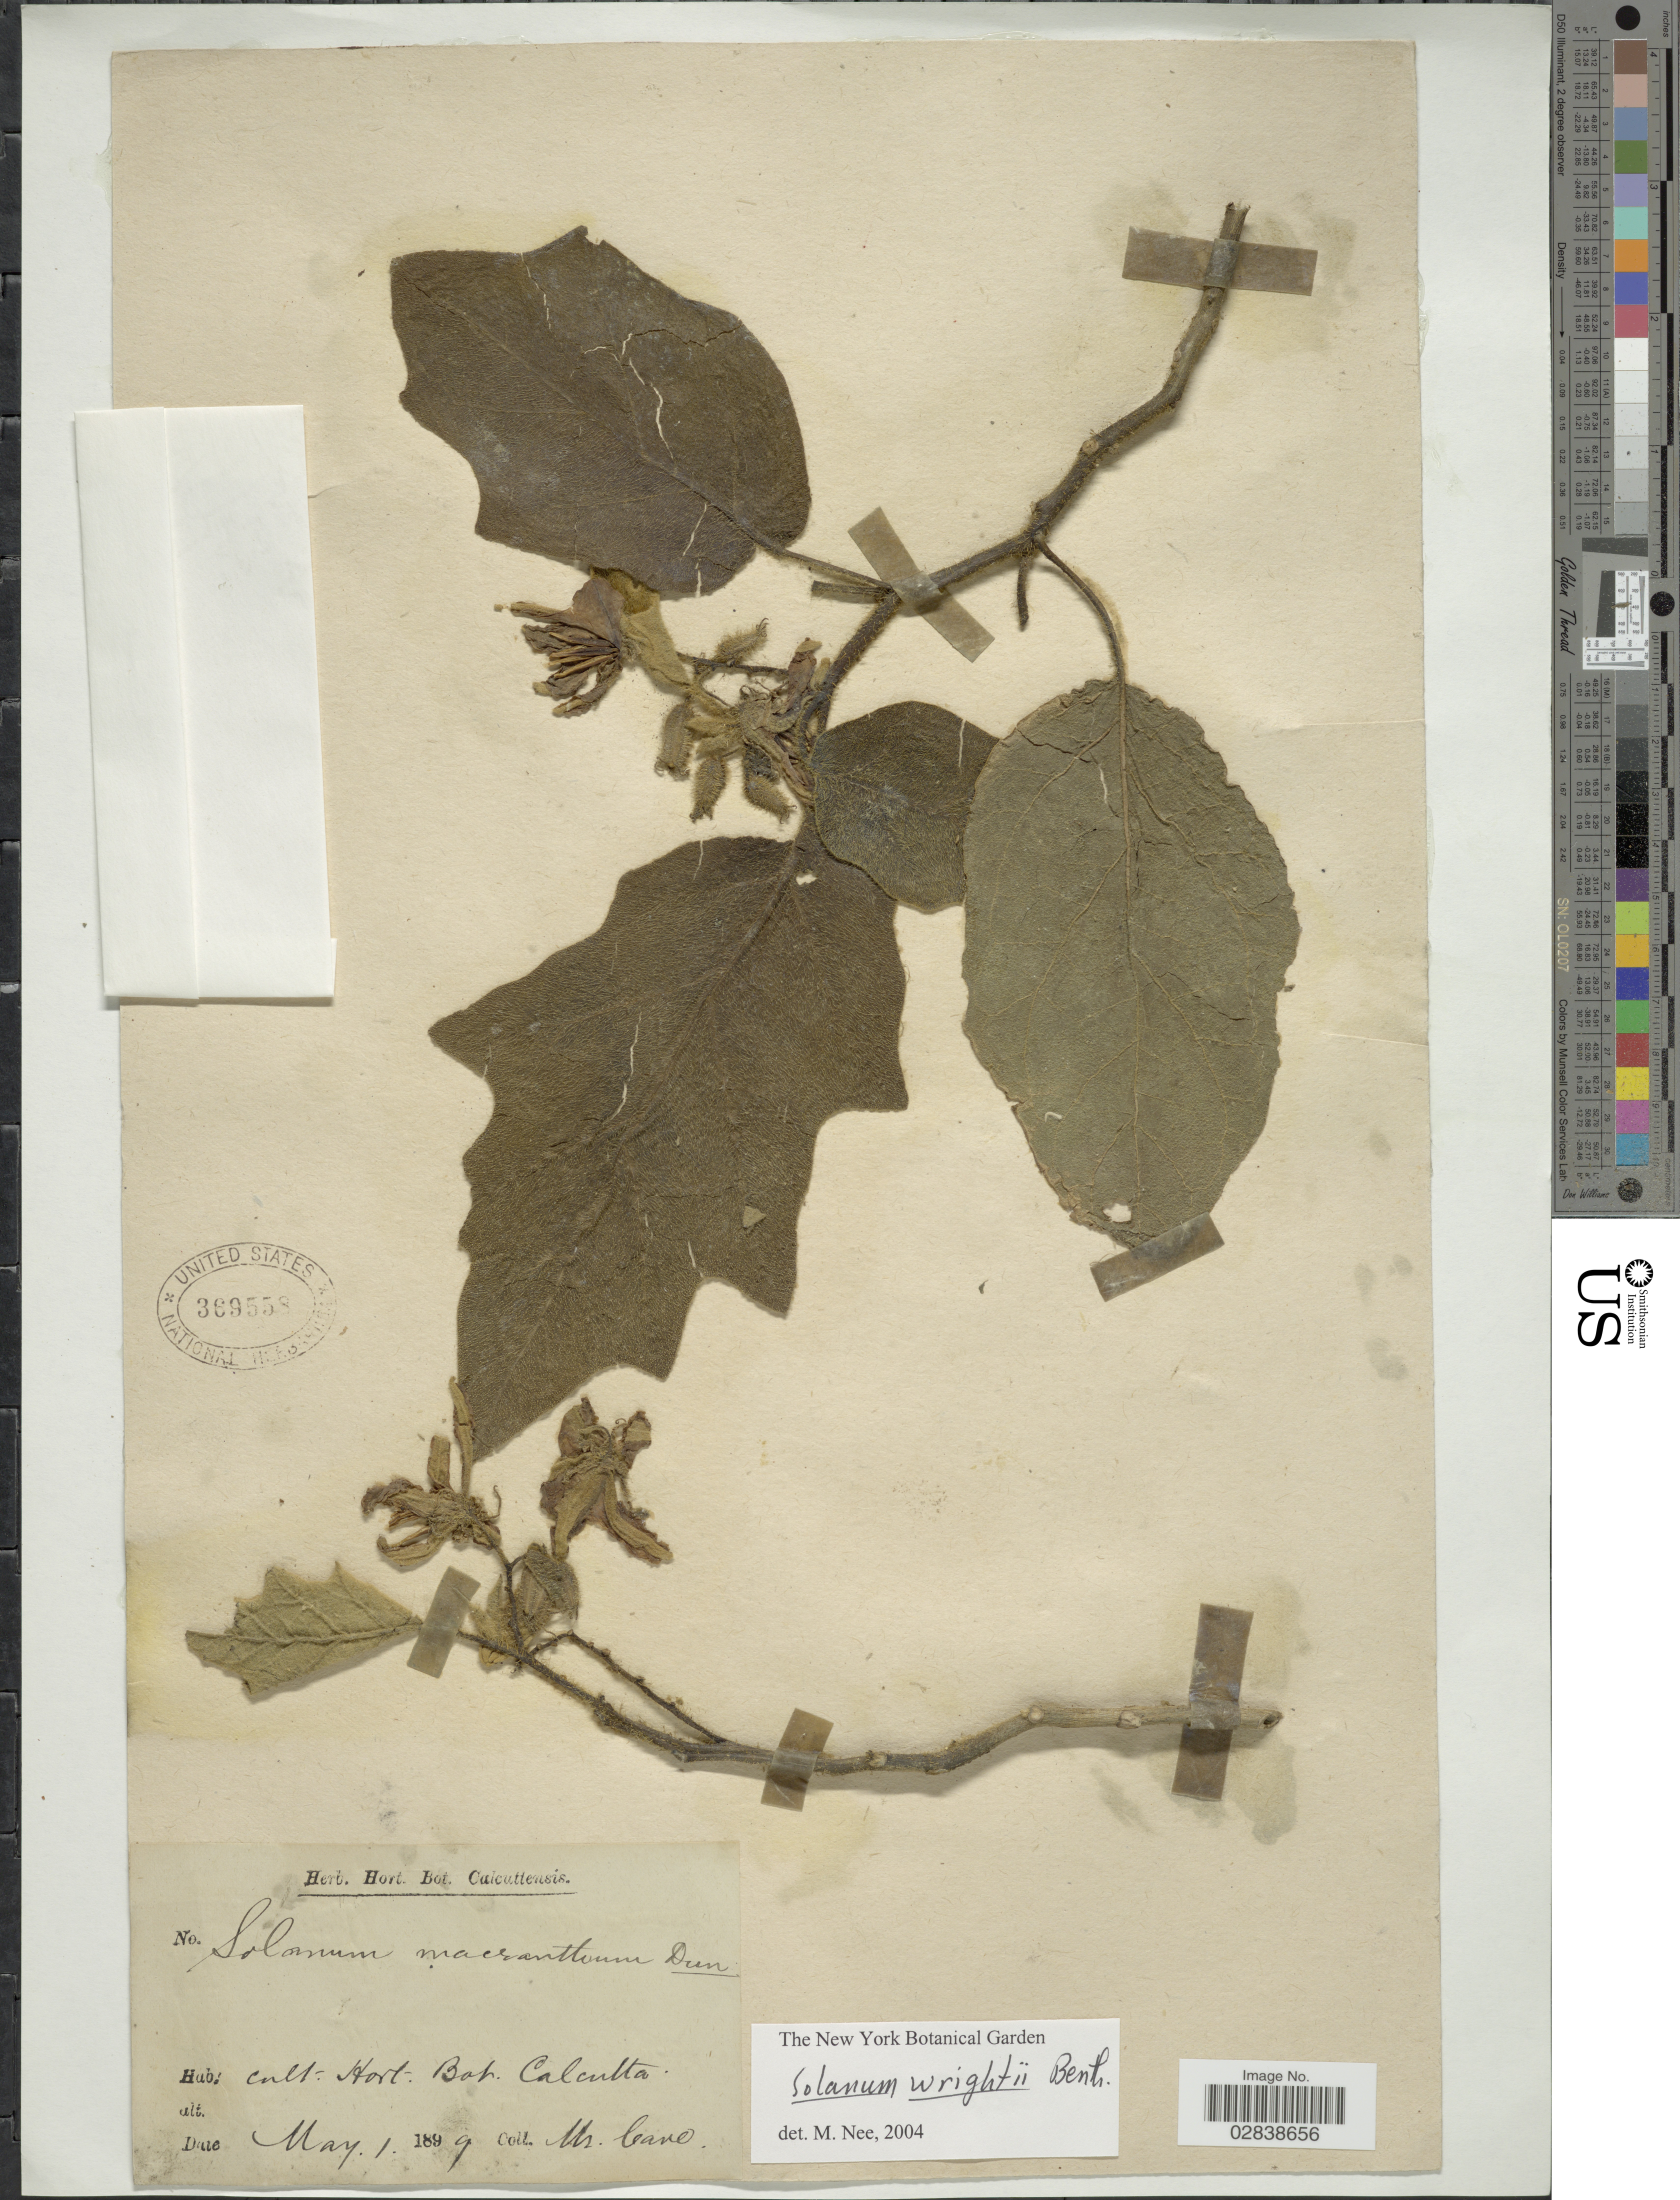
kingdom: Plantae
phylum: Tracheophyta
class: Magnoliopsida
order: Solanales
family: Solanaceae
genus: Solanum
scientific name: Solanum wrightii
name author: Benth.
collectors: Mr. Cane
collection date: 1899-05-01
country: India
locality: Cult. Hort Bot. Calcutta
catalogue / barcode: US 369558